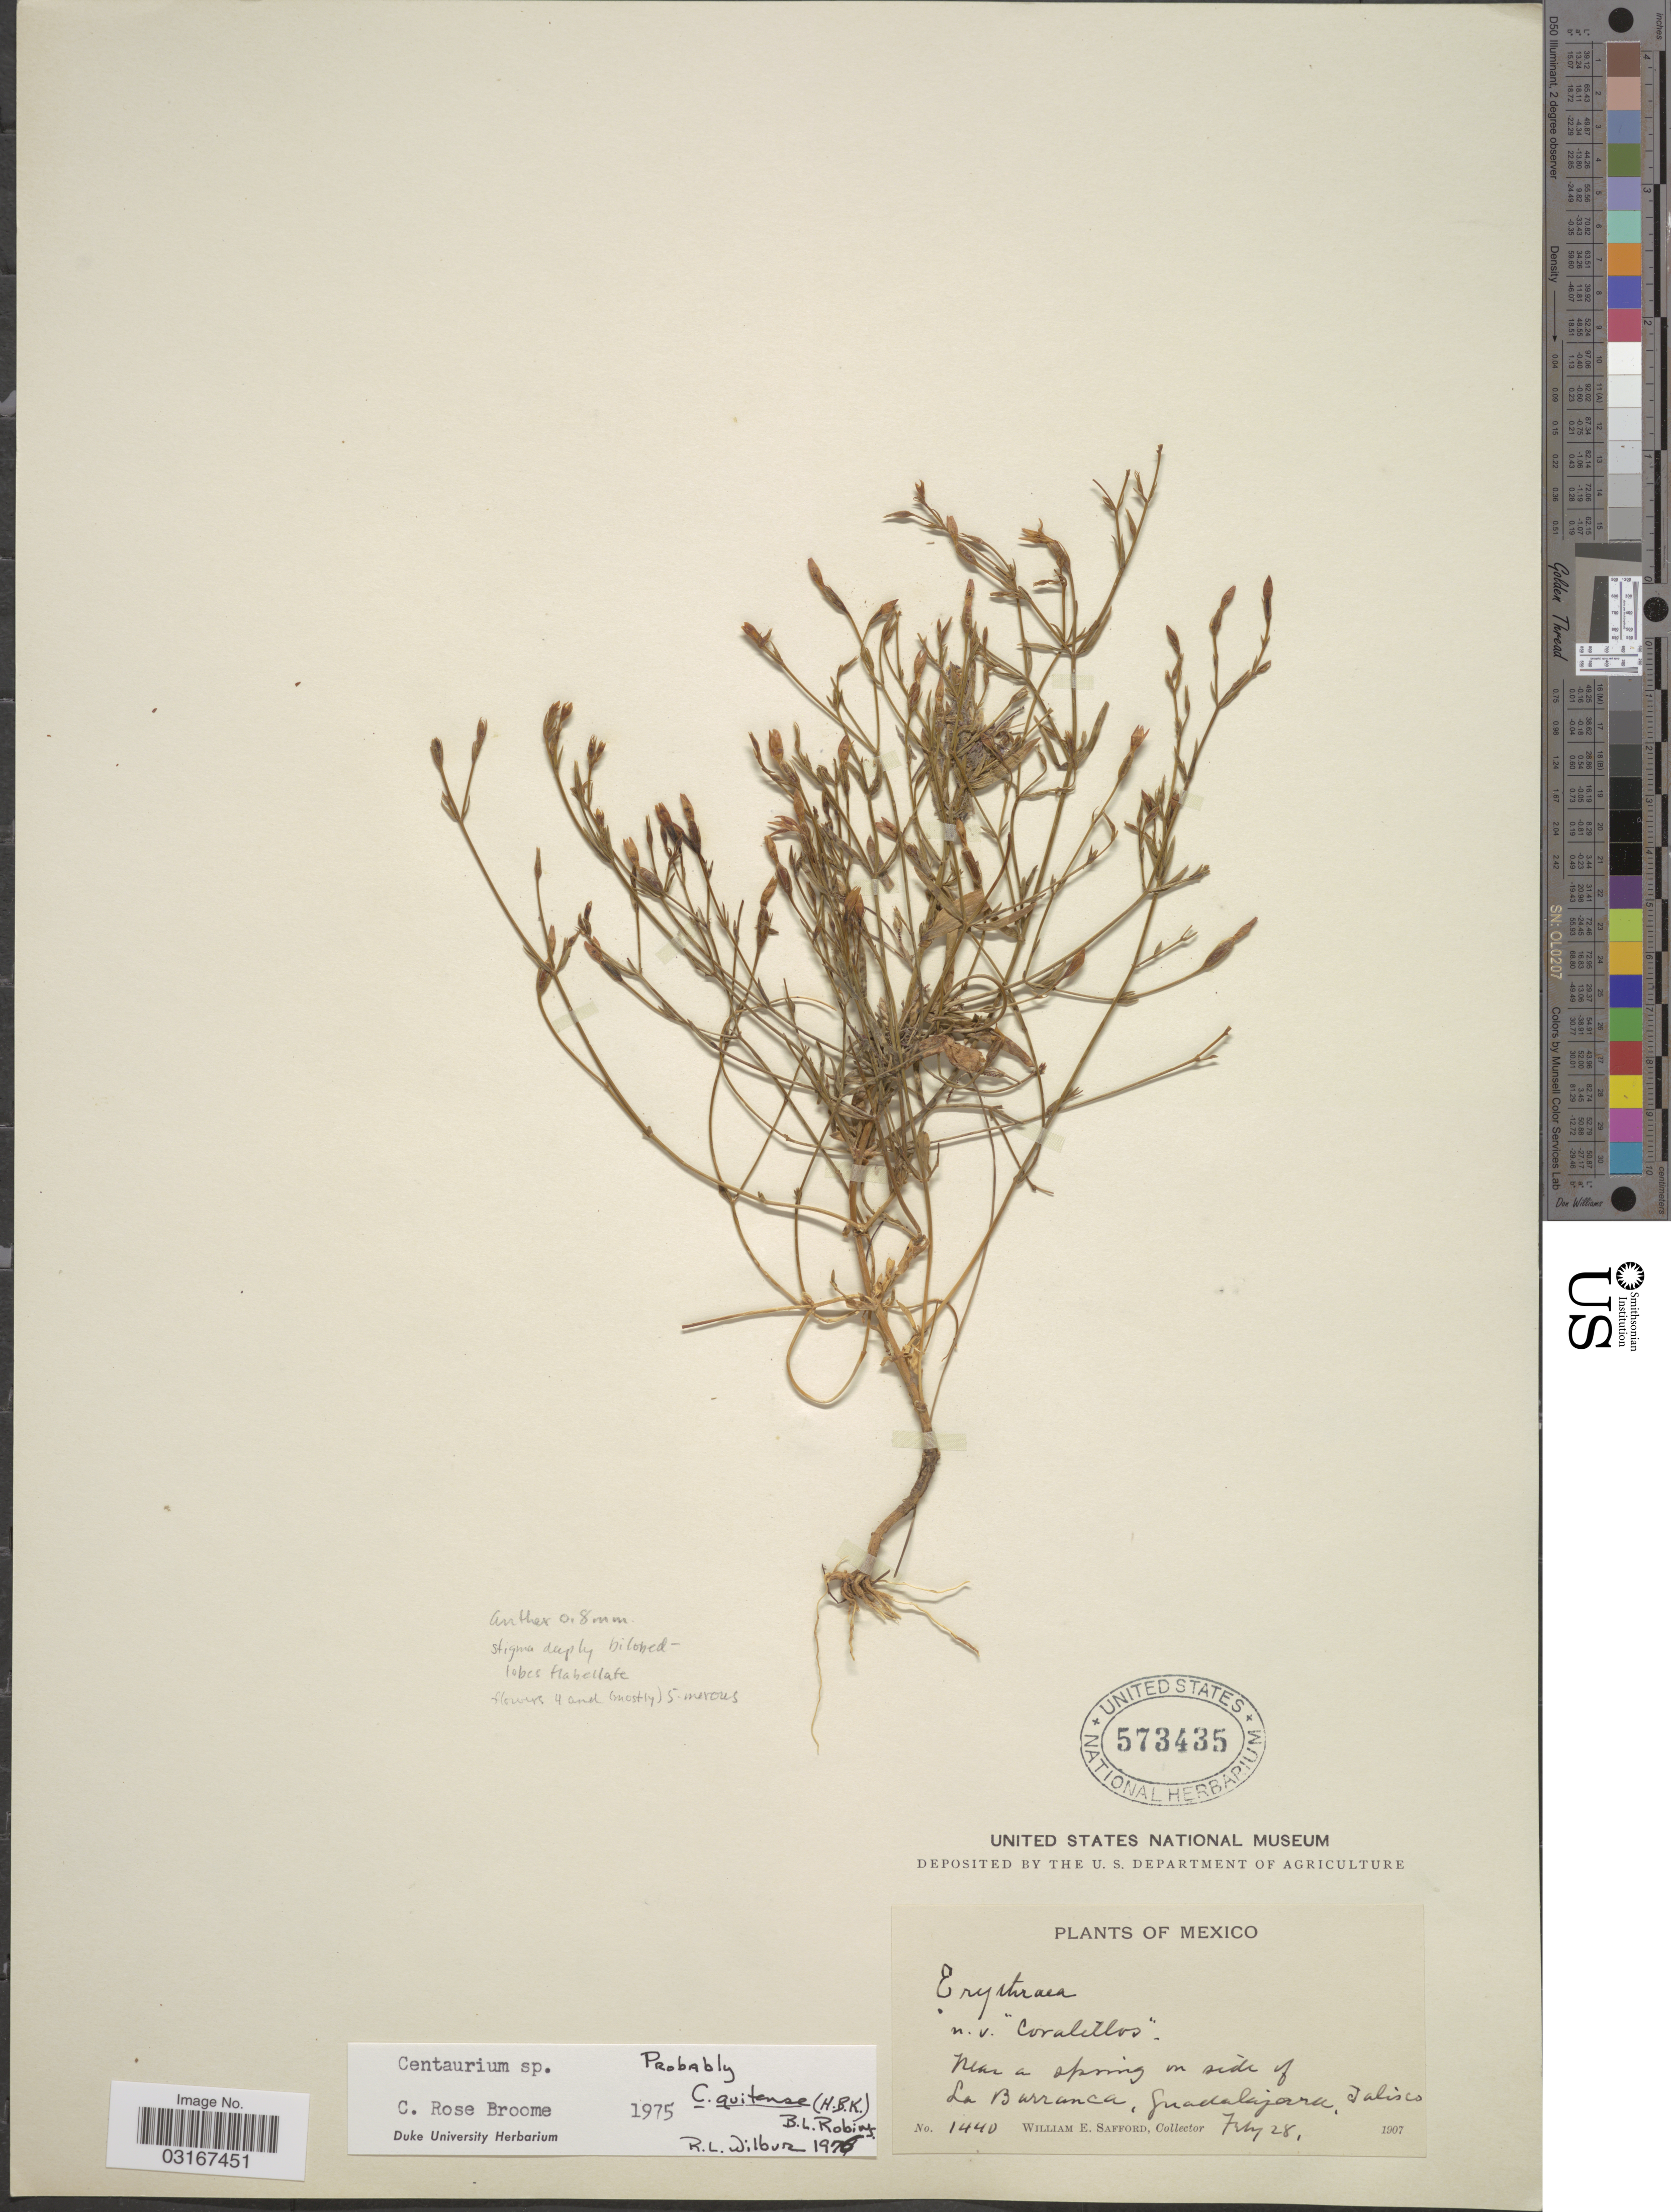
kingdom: Plantae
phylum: Tracheophyta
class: Magnoliopsida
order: Gentianales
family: Gentianaceae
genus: Centaurium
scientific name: Centaurium quitense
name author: (Kunth) B.L. Rob.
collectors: W. E. Safford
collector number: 1440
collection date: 1907-07-28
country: Mexico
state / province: Jalisco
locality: Near a spring in side of La Barranca, Guadalajara.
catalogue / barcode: US 573435